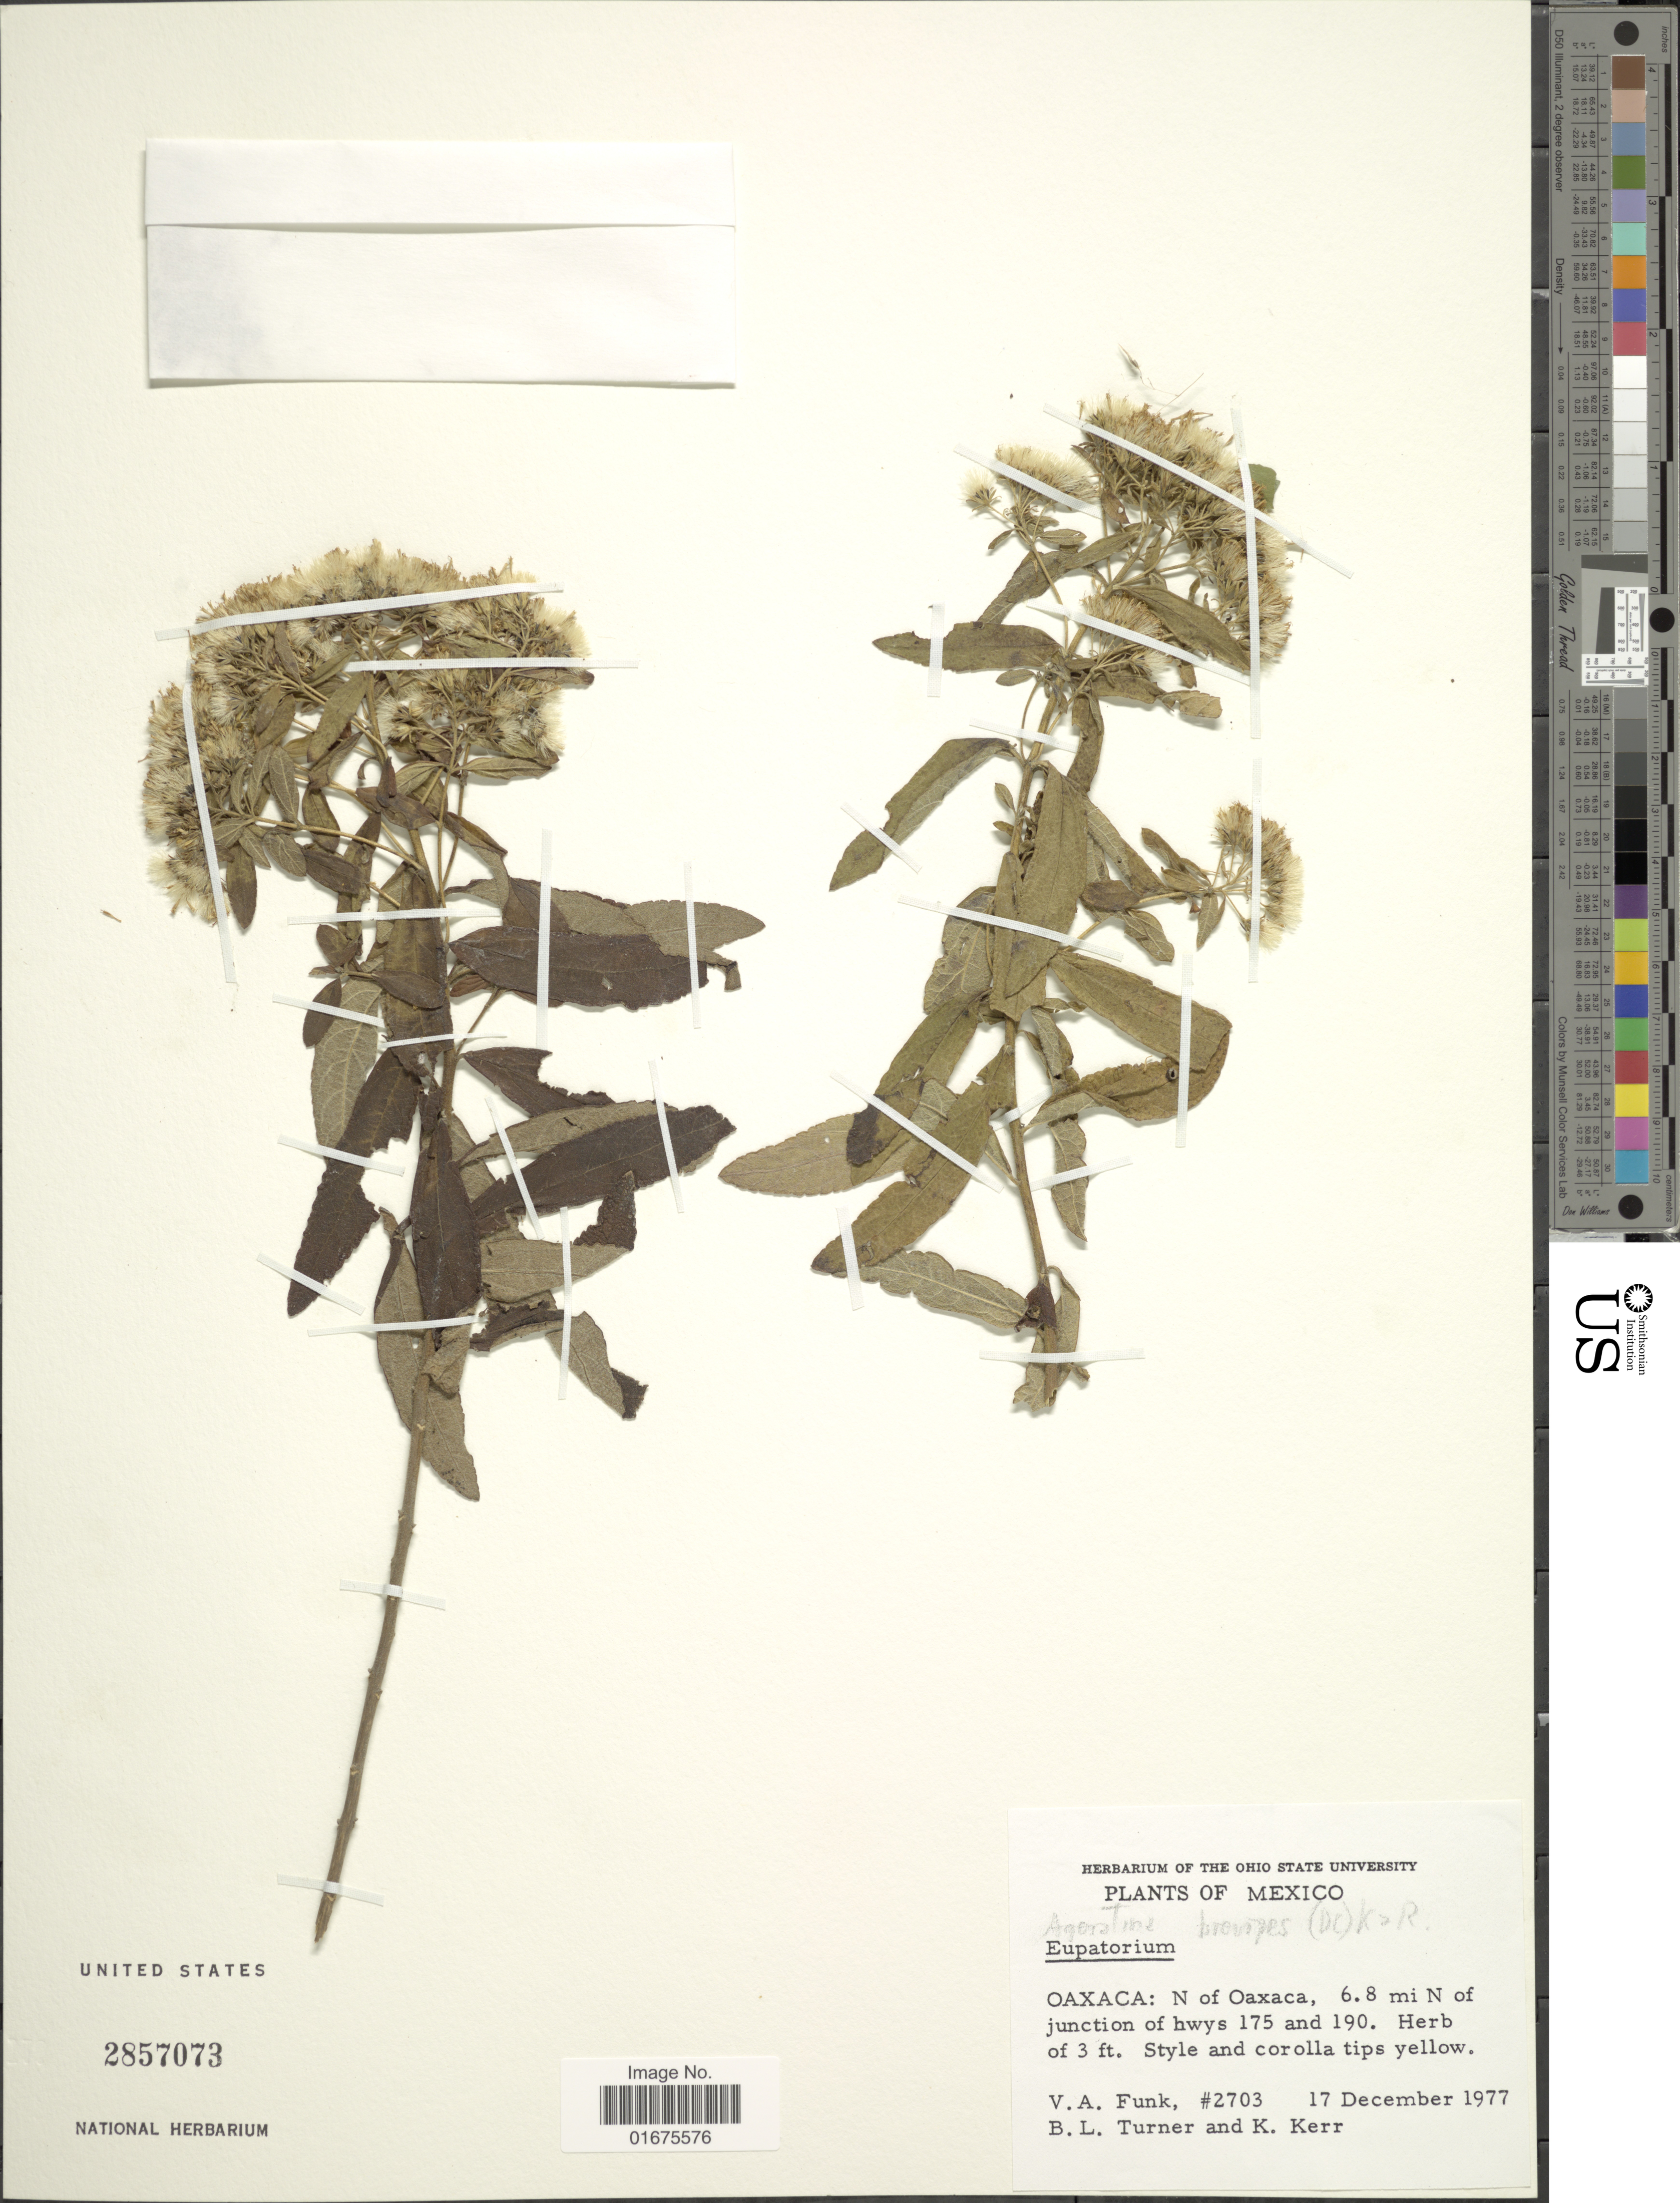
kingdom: Plantae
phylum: Tracheophyta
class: Magnoliopsida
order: Asterales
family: Asteraceae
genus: Ageratina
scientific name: Ageratina brevipes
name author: (DC.) R.M. King & H. Rob.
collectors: V. Funk, B. L. Turner & K. Kerr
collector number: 2703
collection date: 1977-12-17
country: Mexico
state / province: Oaxaca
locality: N of Oaxaca, 6.8 mi N of junction of hwys 175 and 190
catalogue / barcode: US 2857073